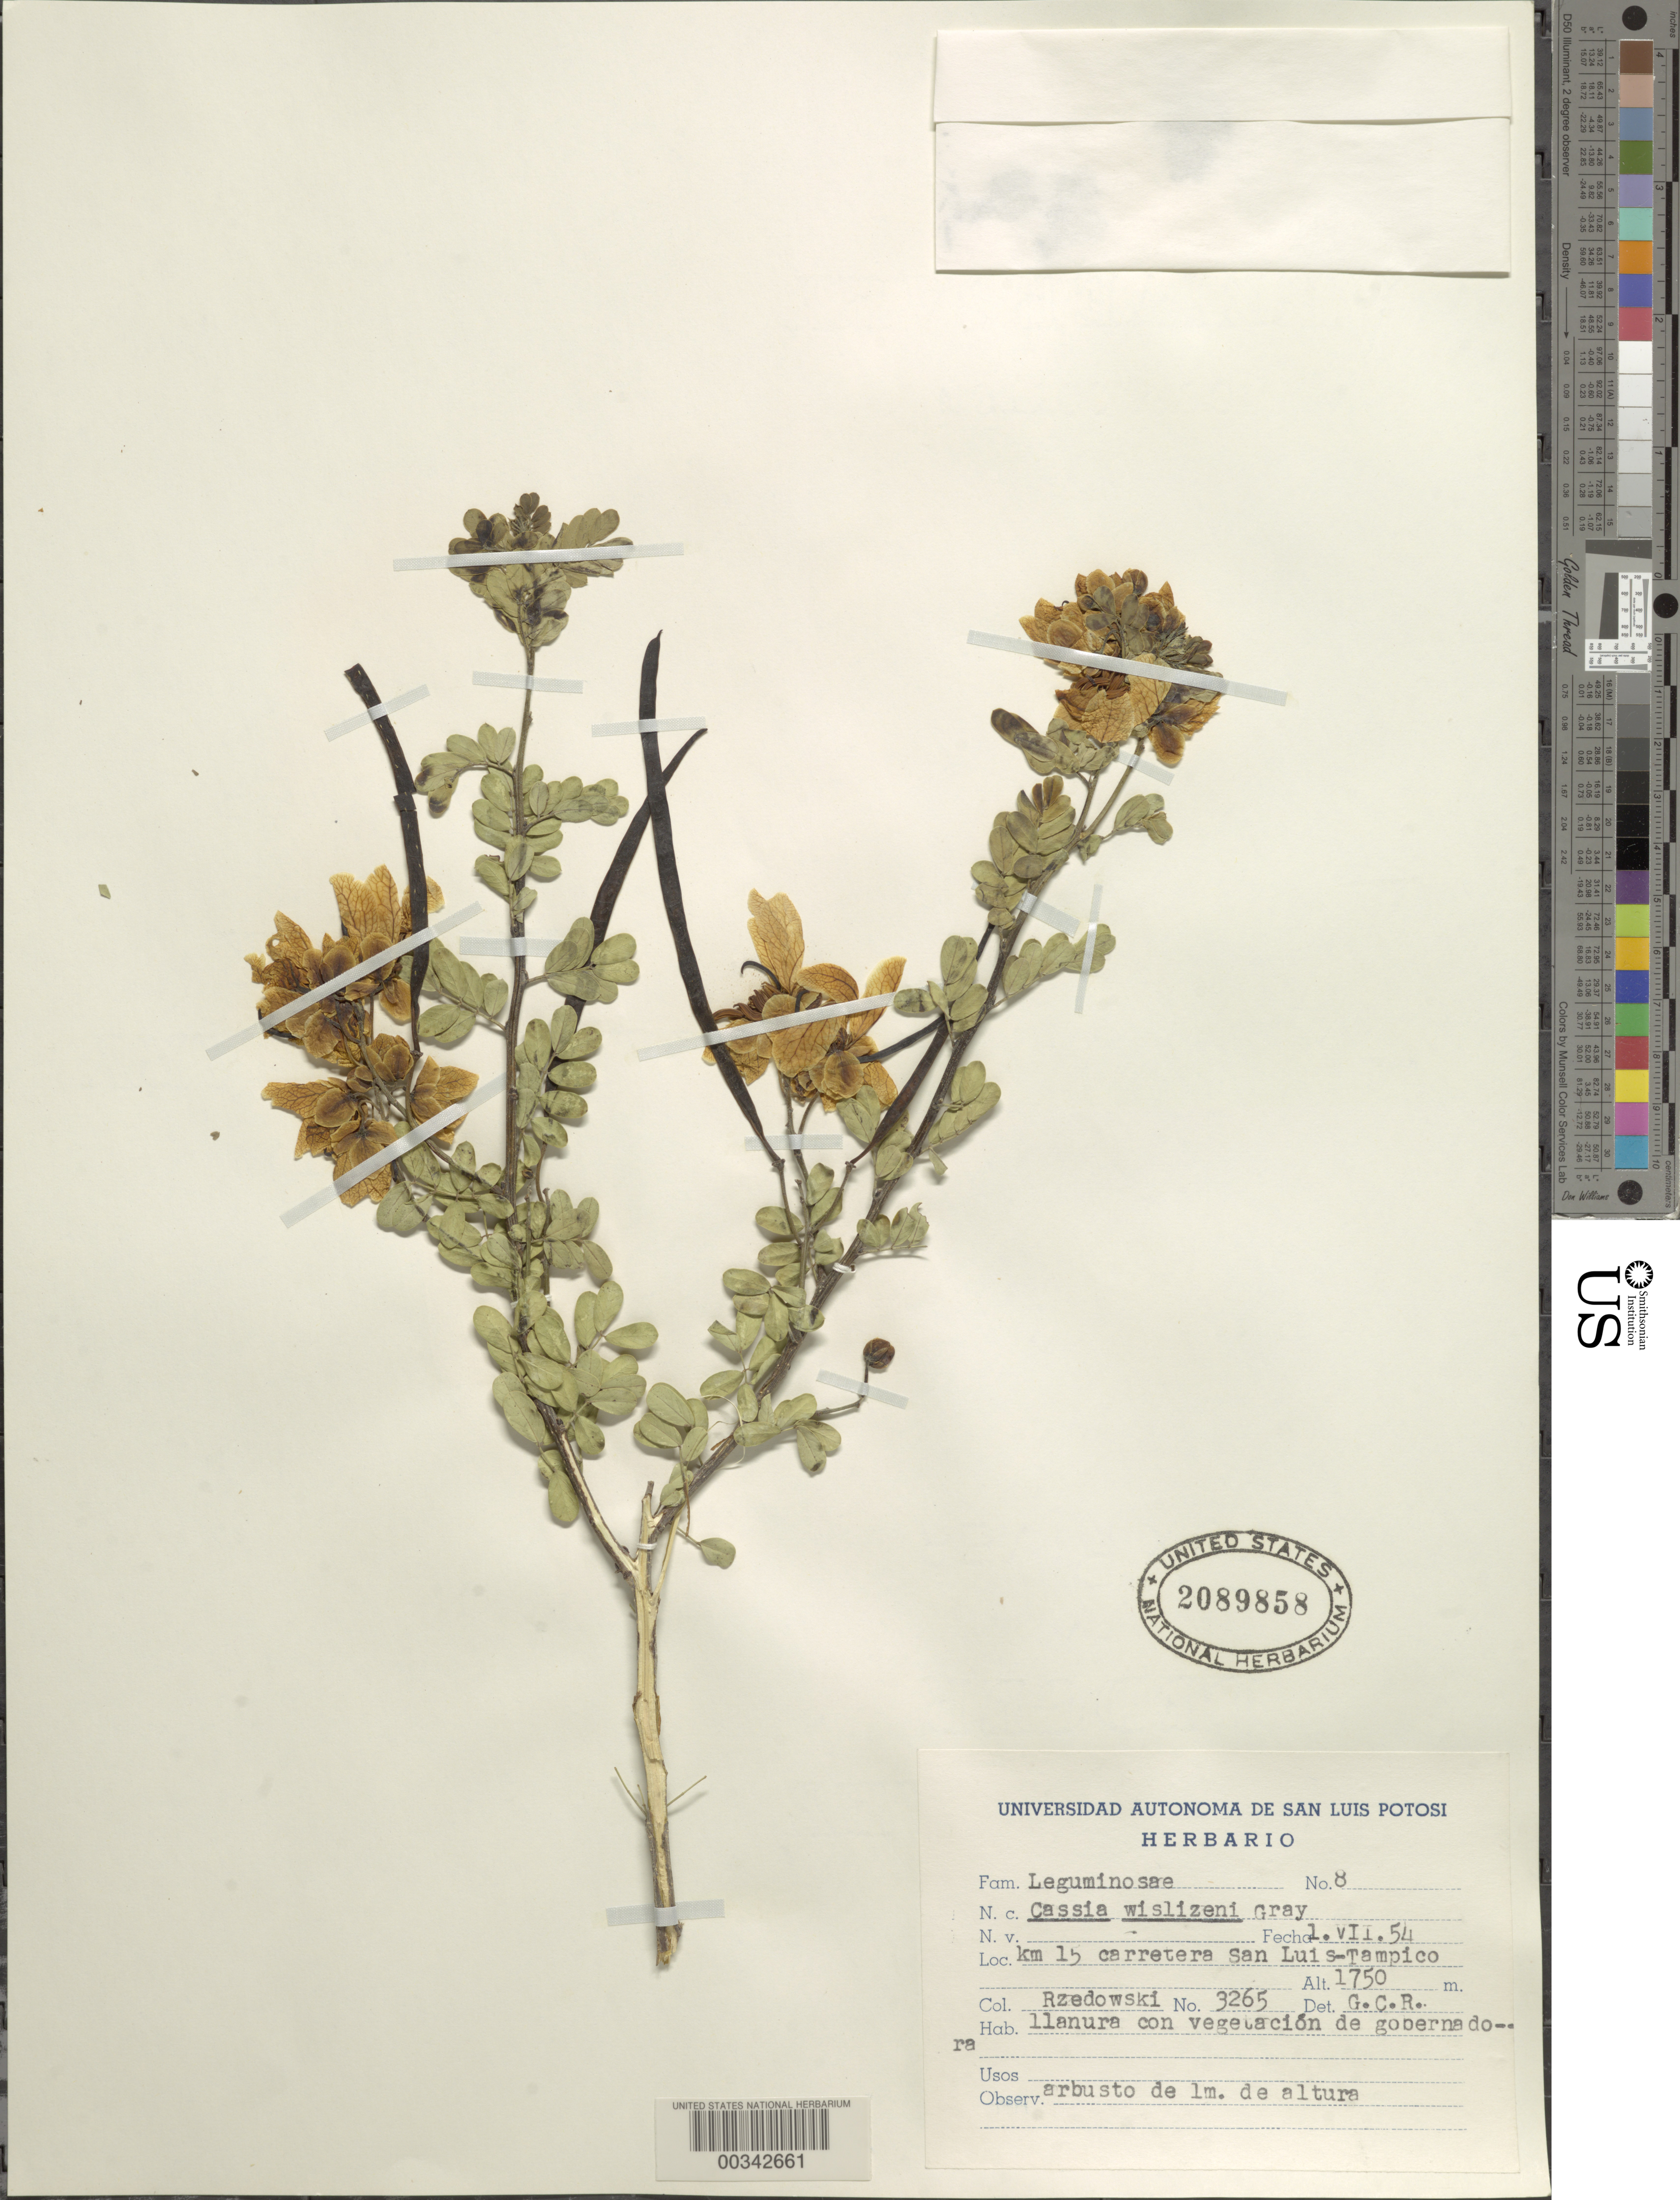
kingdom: Plantae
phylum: Tracheophyta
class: Magnoliopsida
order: Fabales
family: Fabaceae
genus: Senna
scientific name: Senna wislizeni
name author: (A. Gray) H.S. Irwin & Barneby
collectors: J. Rzedowski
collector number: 8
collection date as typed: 01 Sep 1954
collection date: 1954-09-01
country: Mexico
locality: Km 15 San Luis-tempico road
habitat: Llanura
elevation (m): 1750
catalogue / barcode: US 2089858